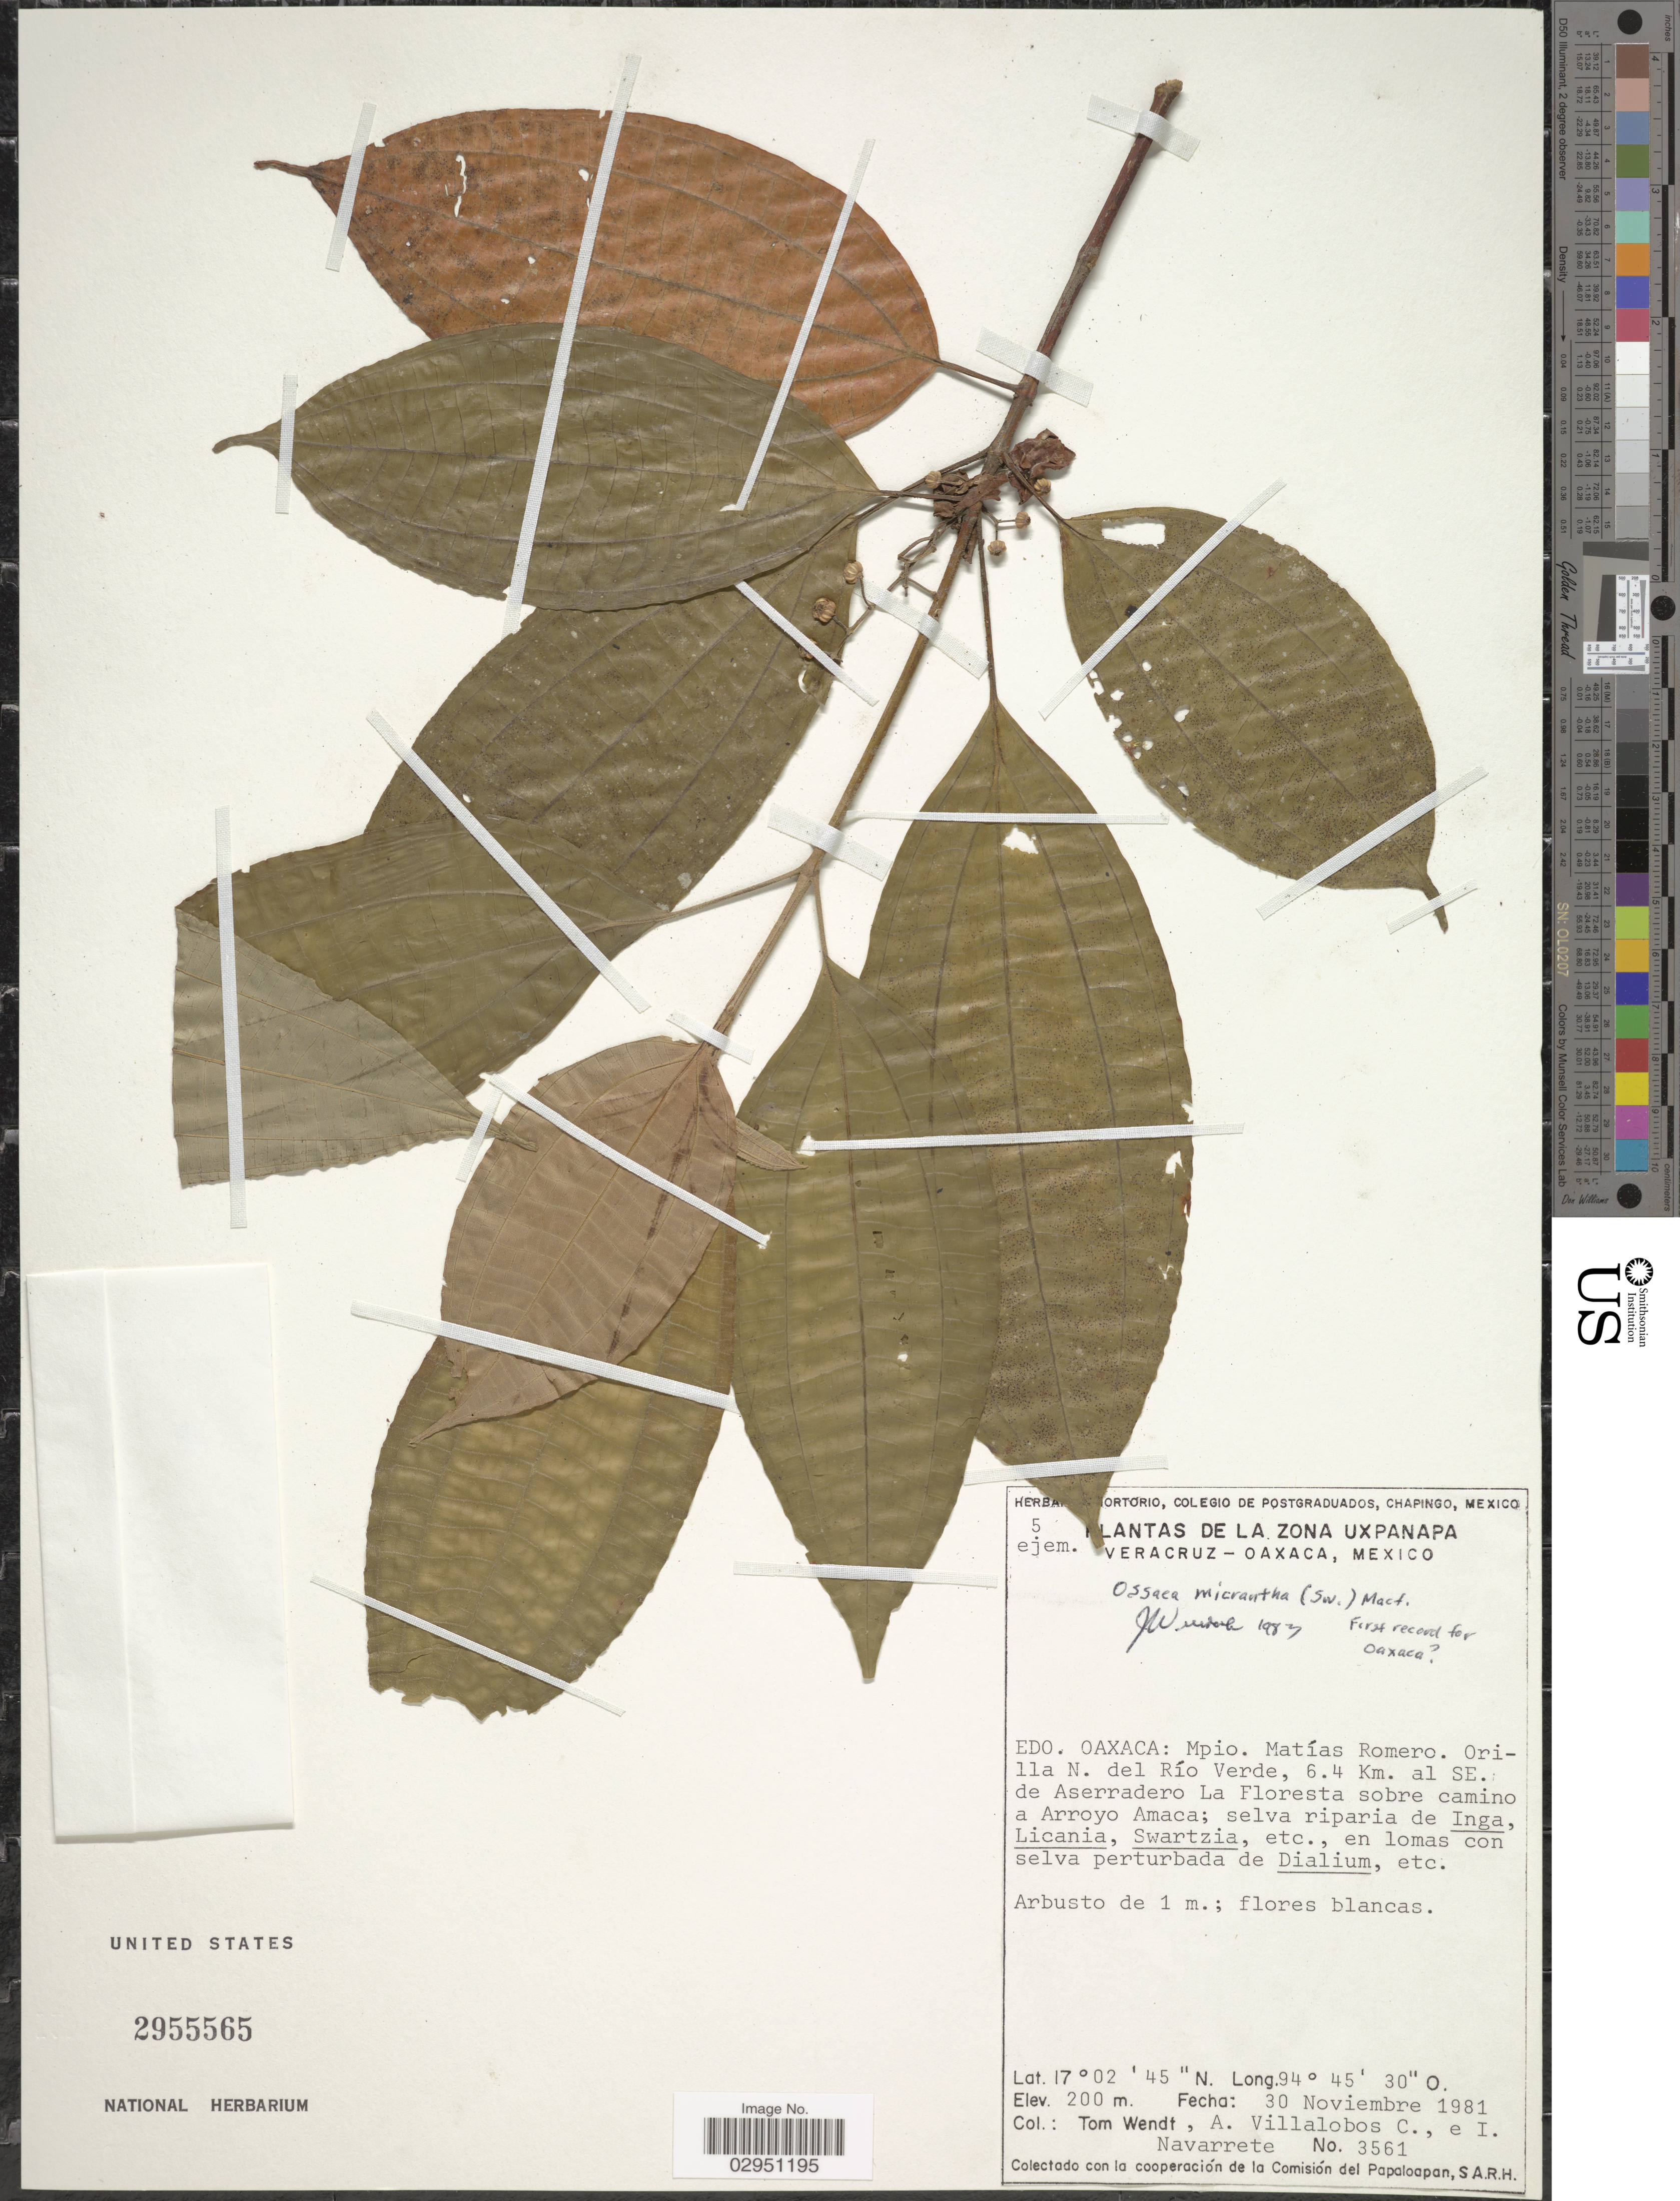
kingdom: Plantae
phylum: Tracheophyta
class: Magnoliopsida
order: Myrtales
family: Melastomataceae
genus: Ossaea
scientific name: Ossaea micrantha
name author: (Sw.) Macfad. ex Cogn.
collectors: T. L. Wendt, A. Villalobos C. & I. Navarrete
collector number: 3561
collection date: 1981-11-30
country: Mexico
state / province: Oaxaca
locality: Mpio. Matías Romero. Orilla N. del Río Verde, 6.4 Km. al SE. de Aserradero La Floresta sobre camino a Arroyo Amaca.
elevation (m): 200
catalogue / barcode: US 2955565